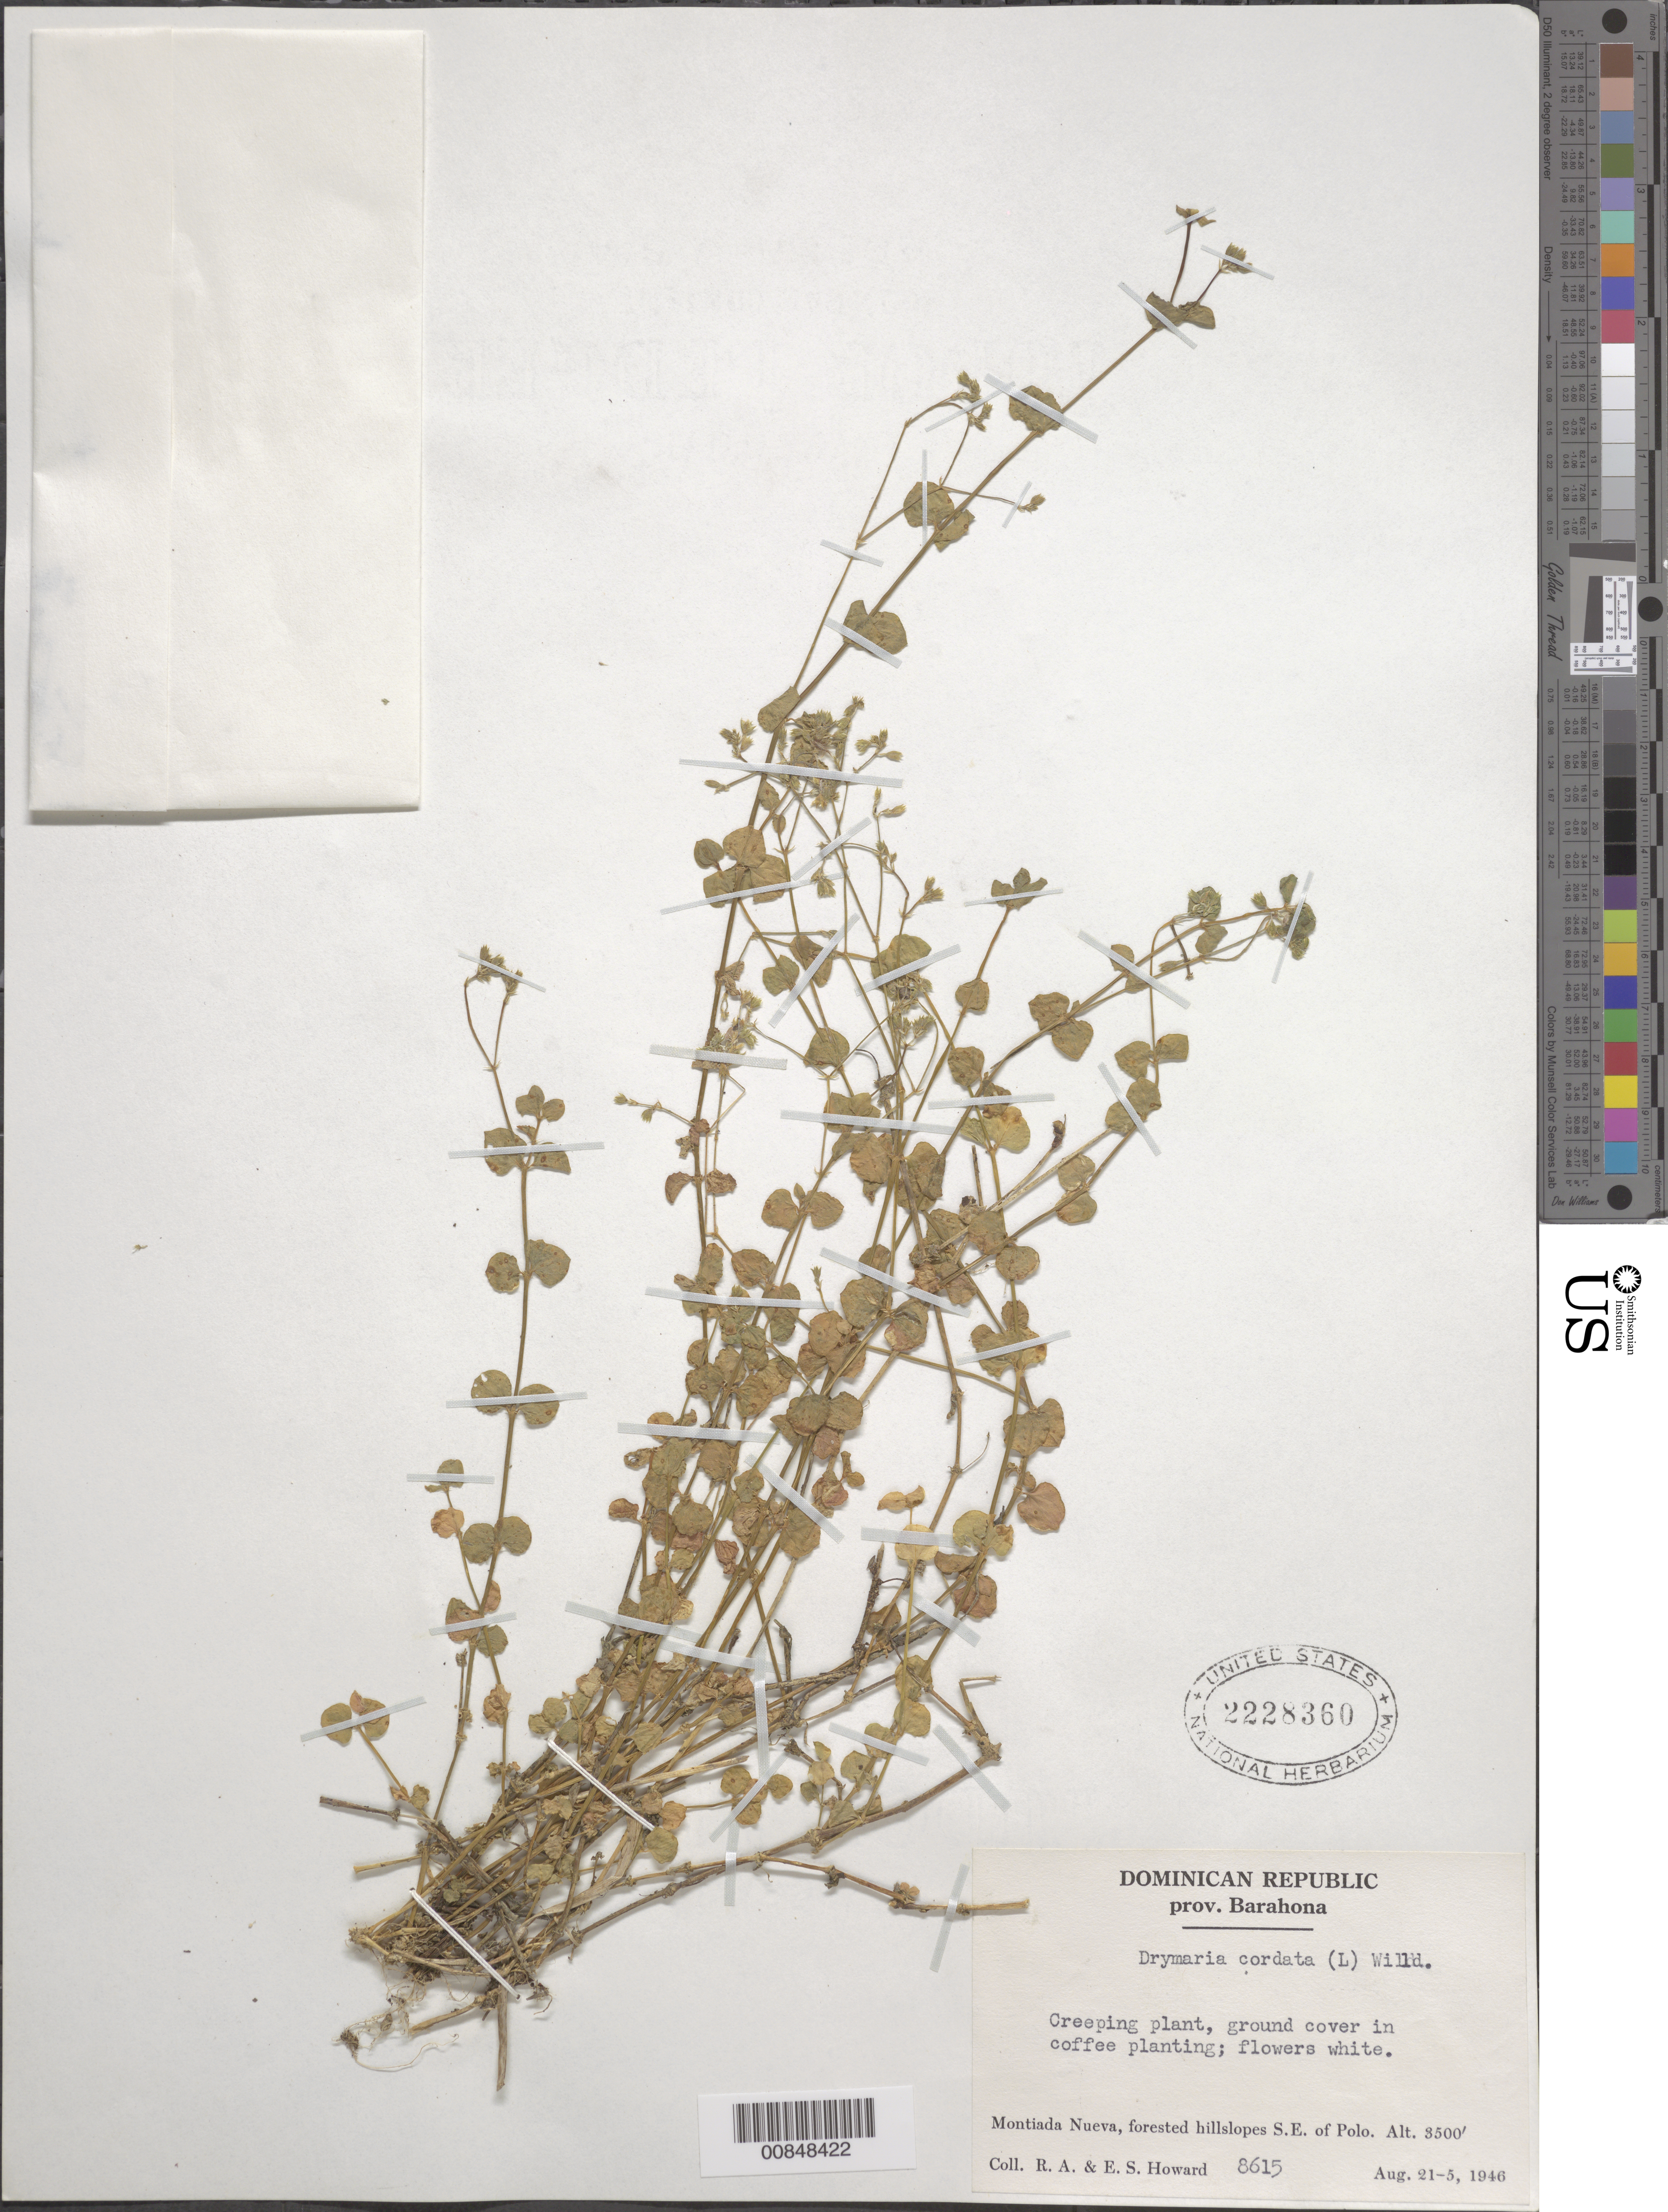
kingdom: Plantae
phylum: Tracheophyta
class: Magnoliopsida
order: Caryophyllales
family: Caryophyllaceae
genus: Drymaria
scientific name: Drymaria cordata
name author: (L.) Willd. ex Schult.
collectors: R. A. Howard & E. S. Howard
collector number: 8615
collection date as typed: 21 Aug 1946 to 25 Aug 1946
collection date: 1946-08-21/1946-08-25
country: Dominican Republic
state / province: Barahona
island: Hispaniola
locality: Montiada Nueva, forested hillslopes SE of Polo.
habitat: Ground cover in coffee planting.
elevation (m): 1067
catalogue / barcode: US 2228360